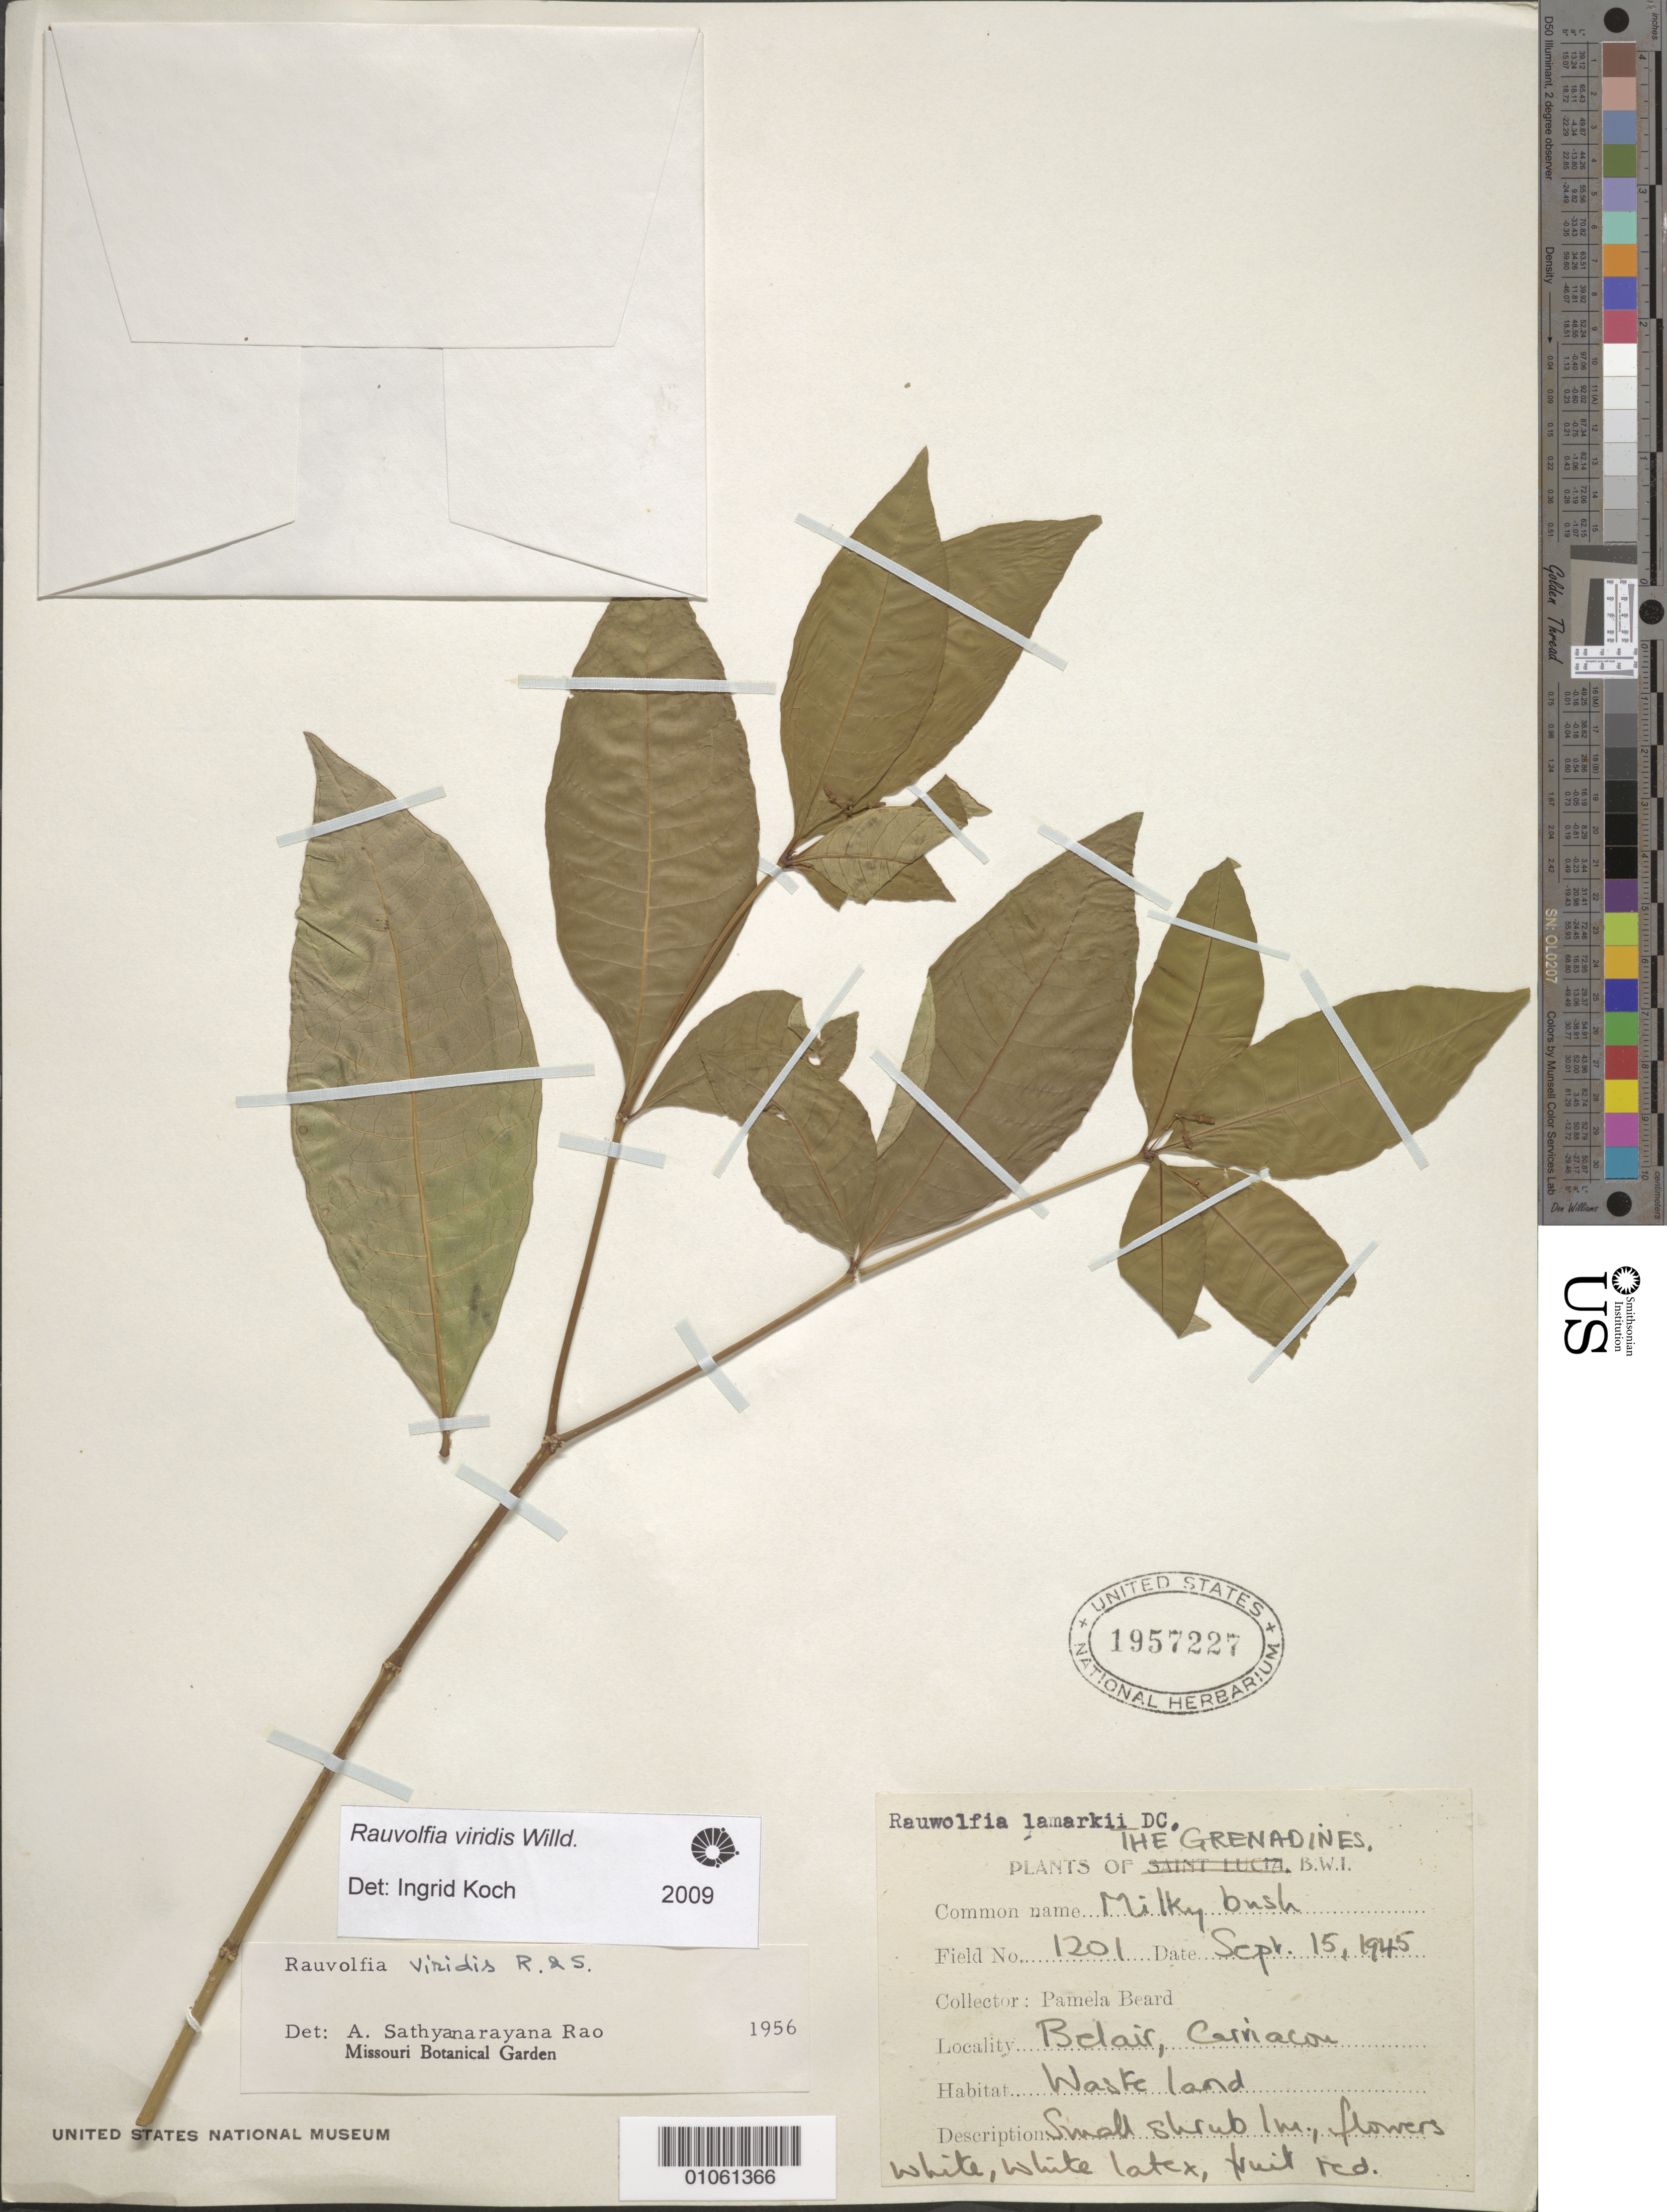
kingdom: Plantae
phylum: Tracheophyta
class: Magnoliopsida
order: Gentianales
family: Apocynaceae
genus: Rauvolfia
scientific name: Rauvolfia viridis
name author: Willd. ex Roem. & Schult.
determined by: Koch, I.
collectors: P. Beard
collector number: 1201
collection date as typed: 15 Sep 1945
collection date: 1945-09-15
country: Grenada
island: Carriacou I.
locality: Belair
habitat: Waste land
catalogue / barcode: US 1957227